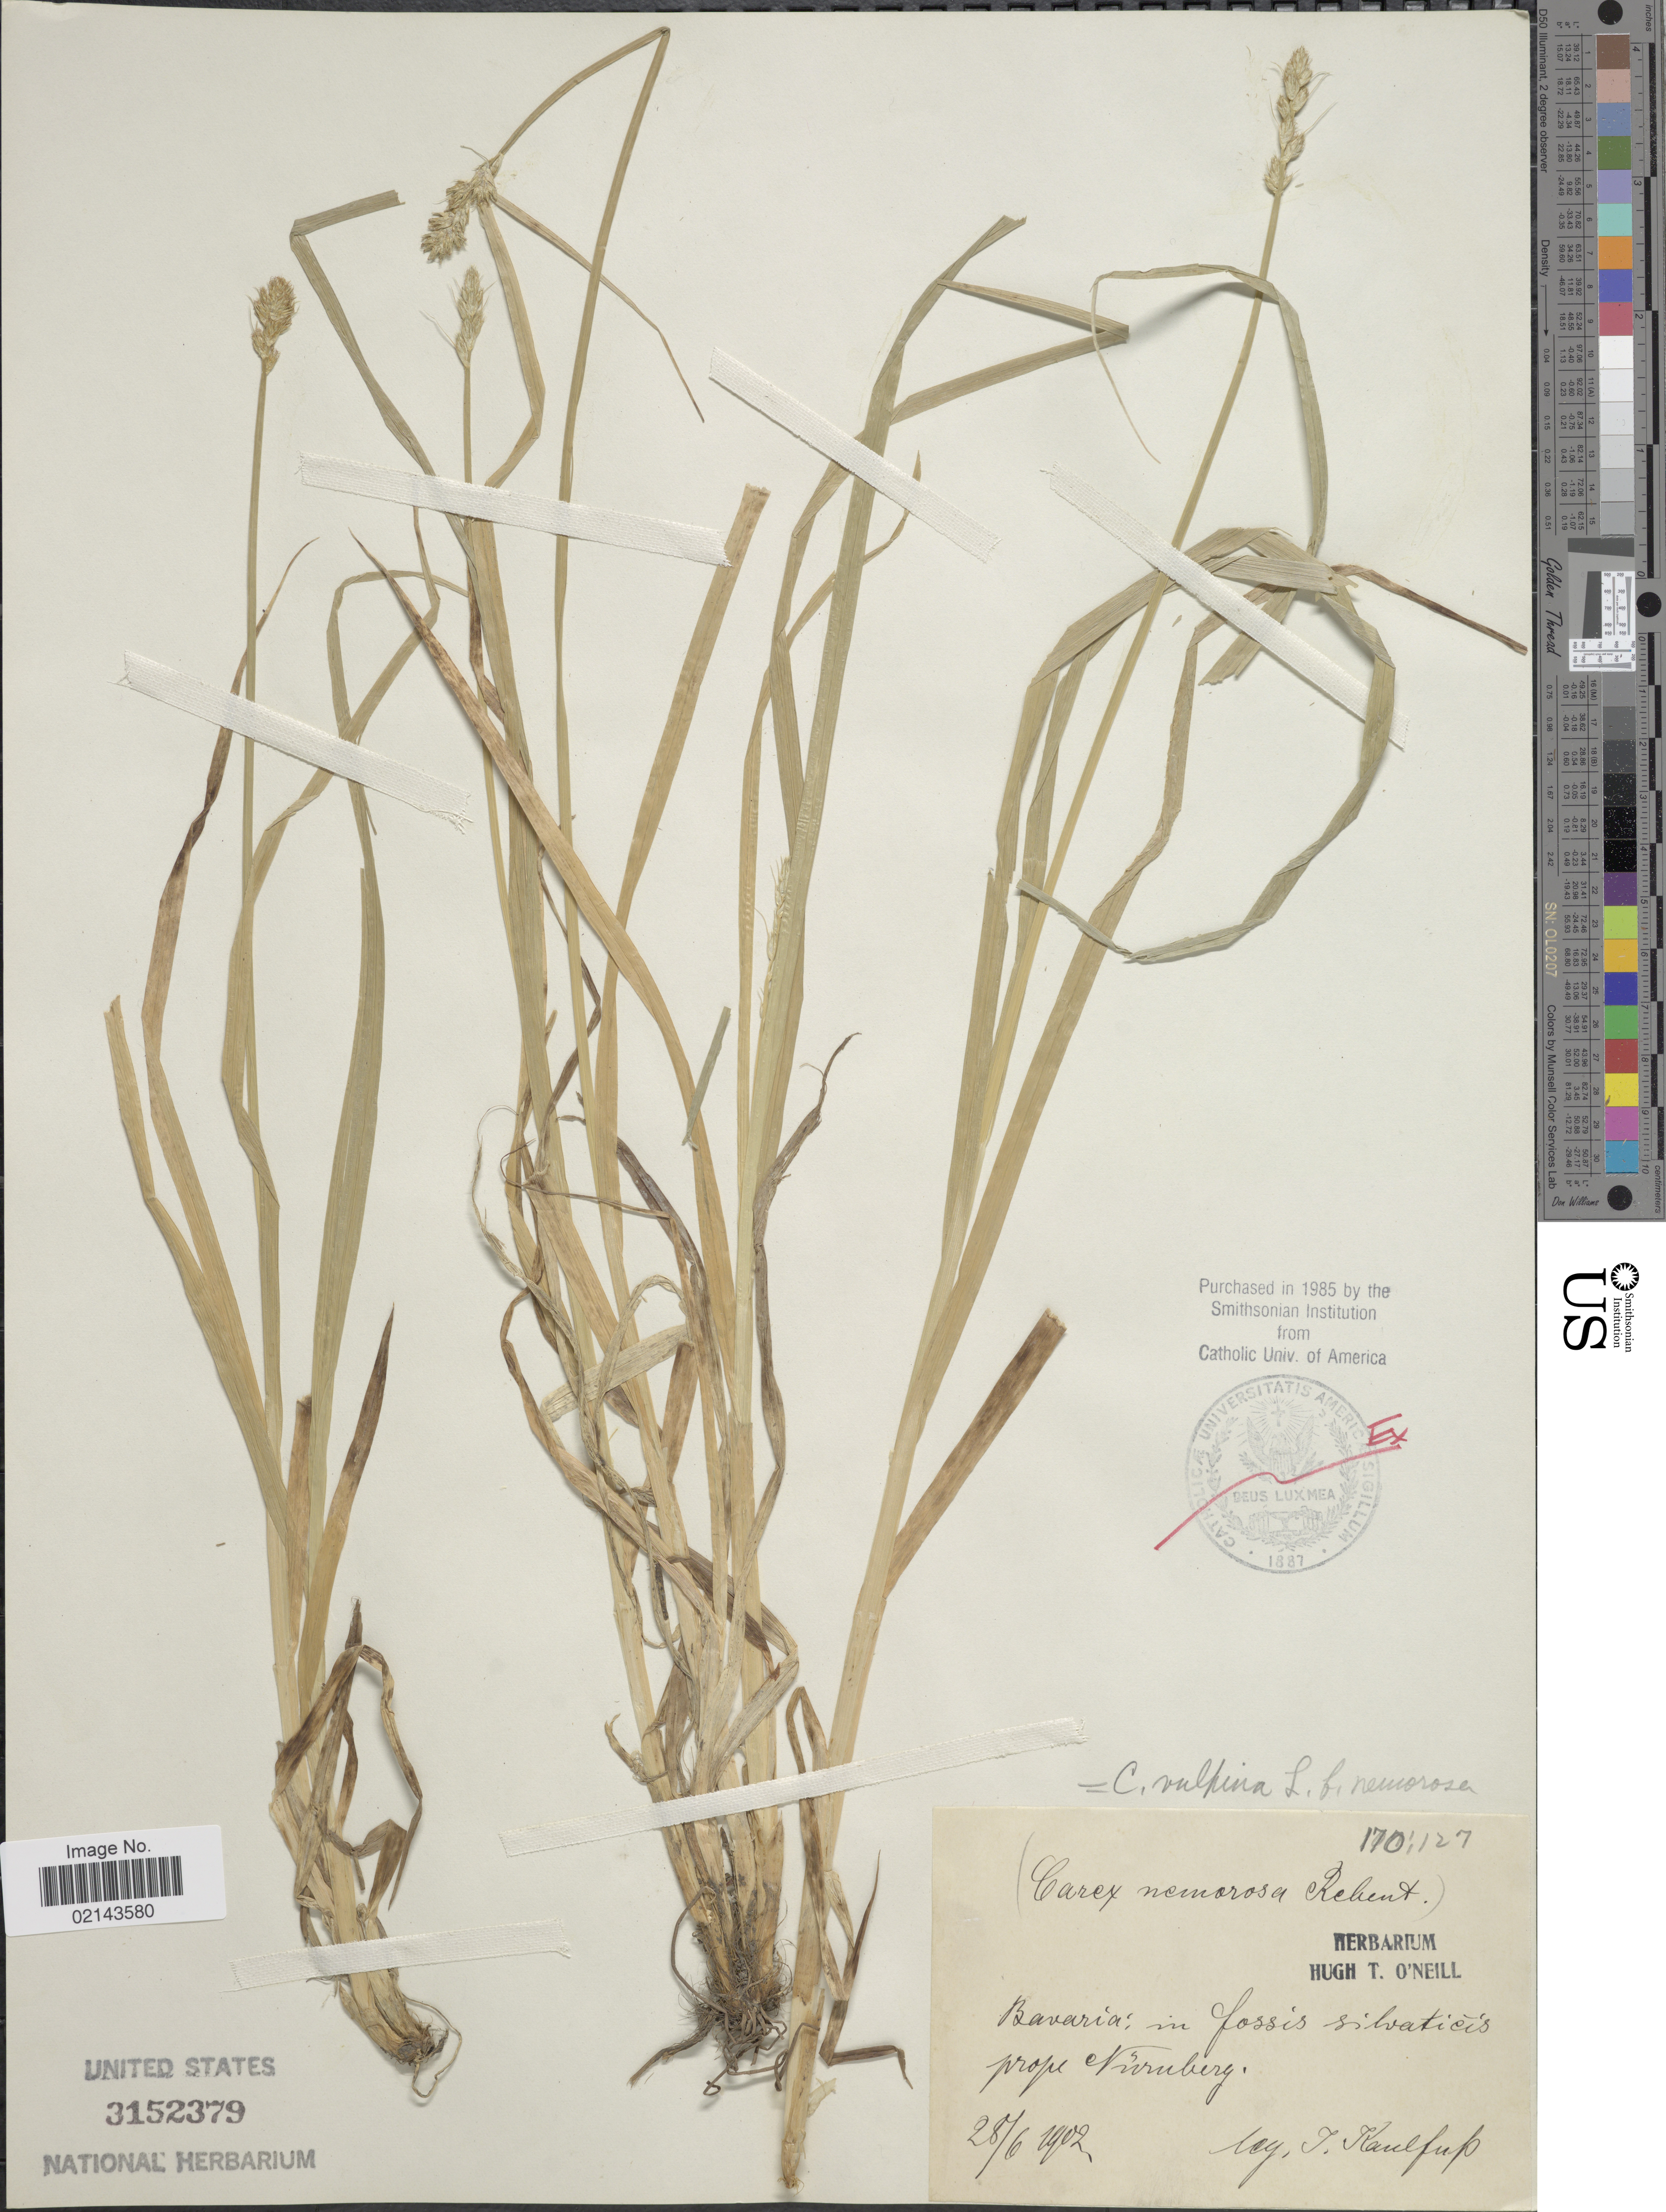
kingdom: Plantae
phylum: Tracheophyta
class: Liliopsida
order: Poales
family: Cyperaceae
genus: Carex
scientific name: Carex vulpina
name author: L.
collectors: J. S. Kaulfuss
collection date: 1902-06-28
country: Germany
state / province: Bayern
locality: Bavaria: in fossis silvaticis prope Nürnberg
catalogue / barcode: US 3152379